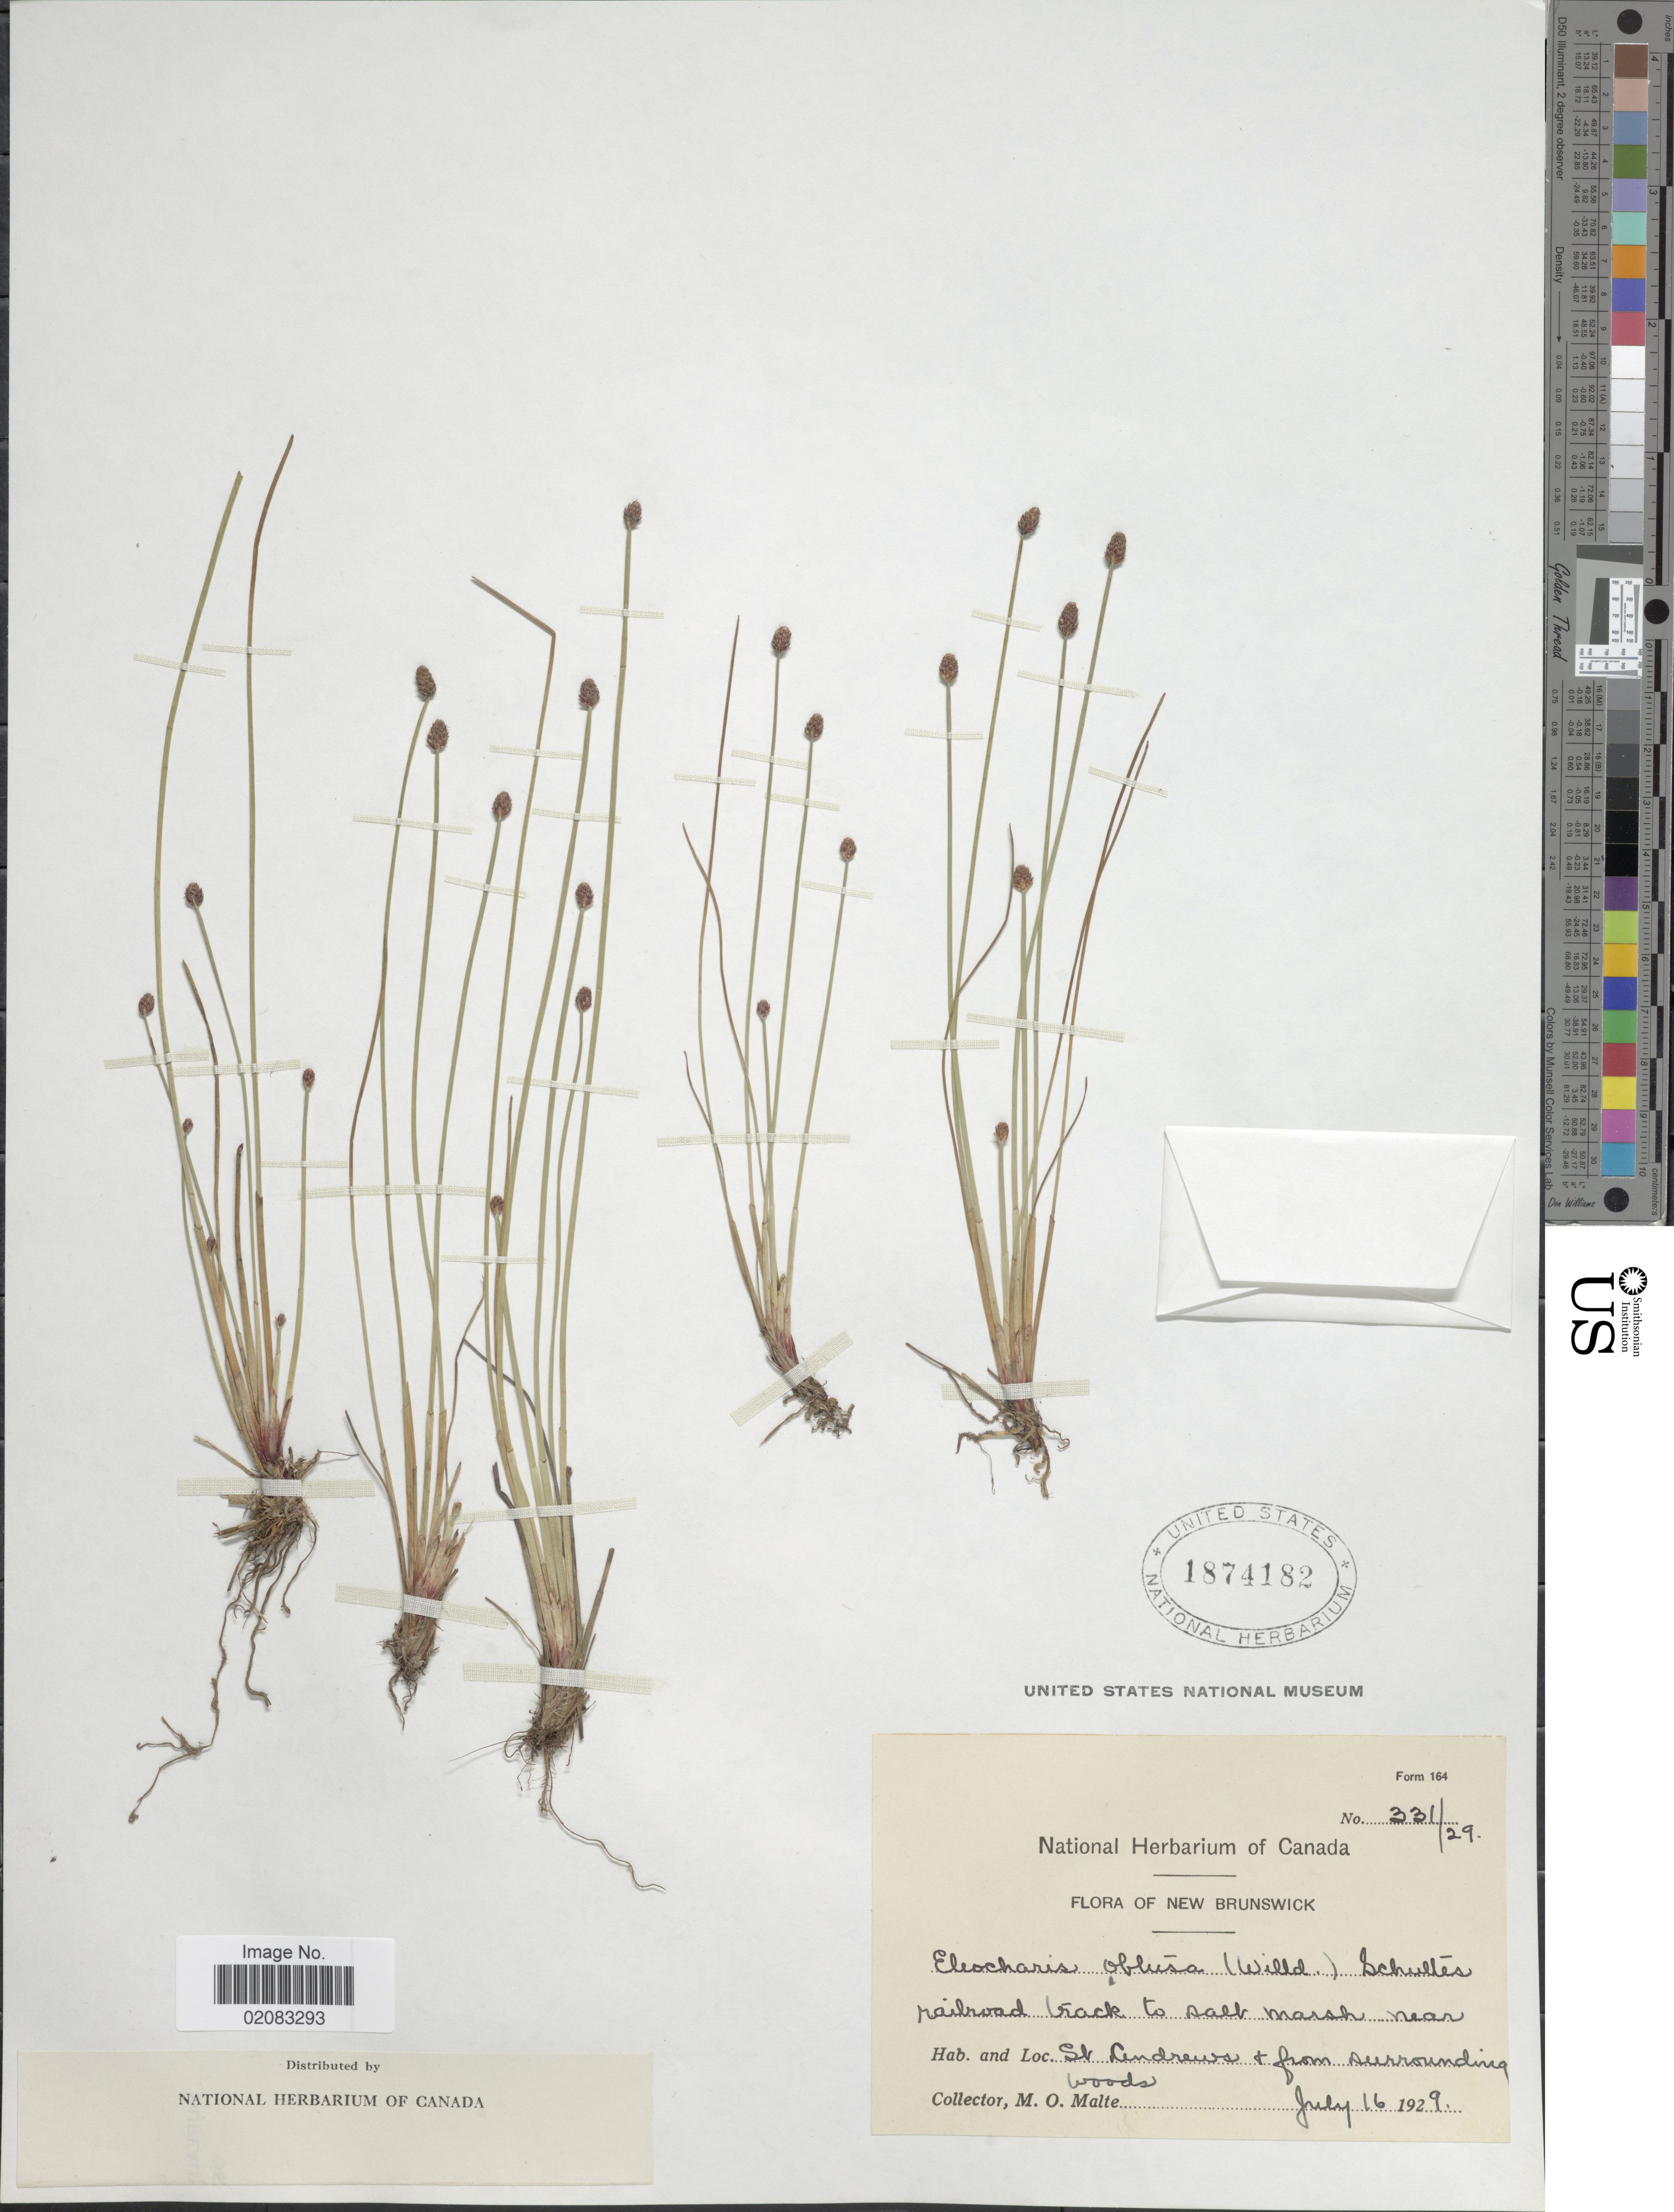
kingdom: Plantae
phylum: Tracheophyta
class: Liliopsida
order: Poales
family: Cyperaceae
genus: Eleocharis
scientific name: Eleocharis obtusa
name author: (Willd.) Schult.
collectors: M. O. Malte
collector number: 331/29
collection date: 1929-07-16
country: Canada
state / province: New Brunswick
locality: Railroad track to salt marsh near St Andrew + from surrounding woods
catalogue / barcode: US 1874182